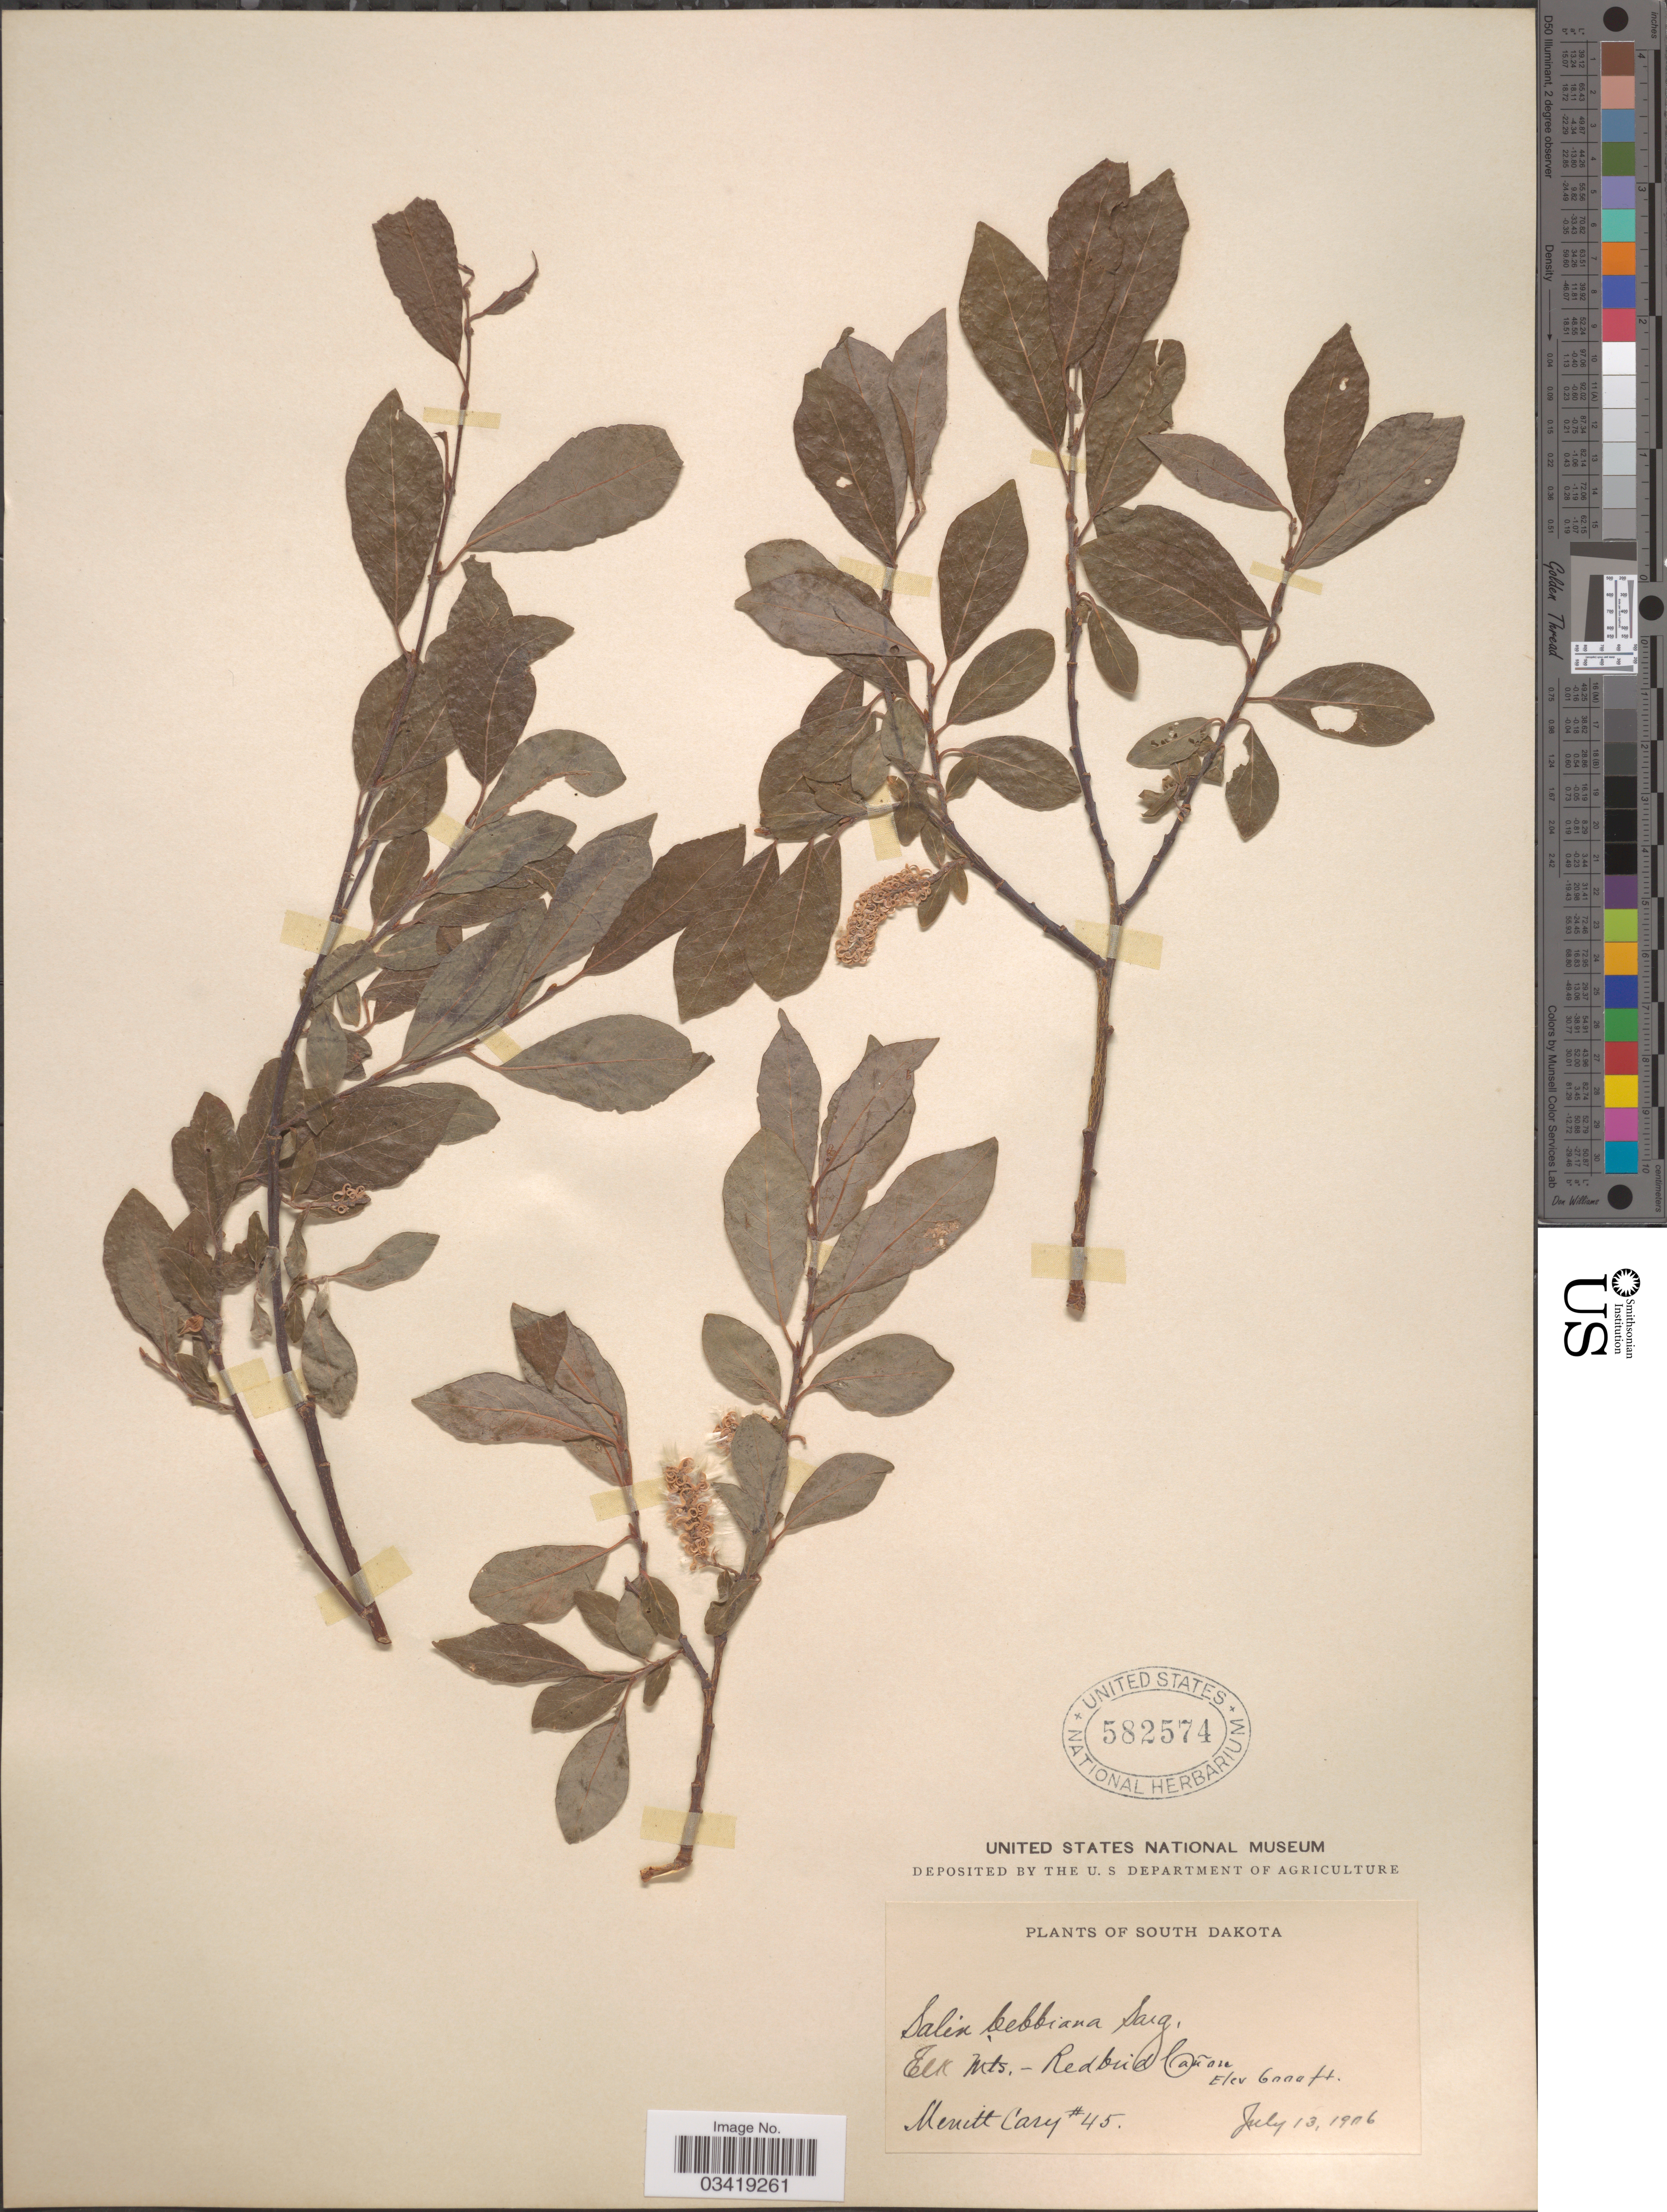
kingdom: Plantae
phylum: Tracheophyta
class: Magnoliopsida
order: Malpighiales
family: Salicaceae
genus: Salix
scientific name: Salix bebbiana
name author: Sarg.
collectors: M. Cary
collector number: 45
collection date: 1906-07-13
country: United States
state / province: South Dakota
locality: Elk Mts. - Redbird Cañon.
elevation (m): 1829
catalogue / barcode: US 582574